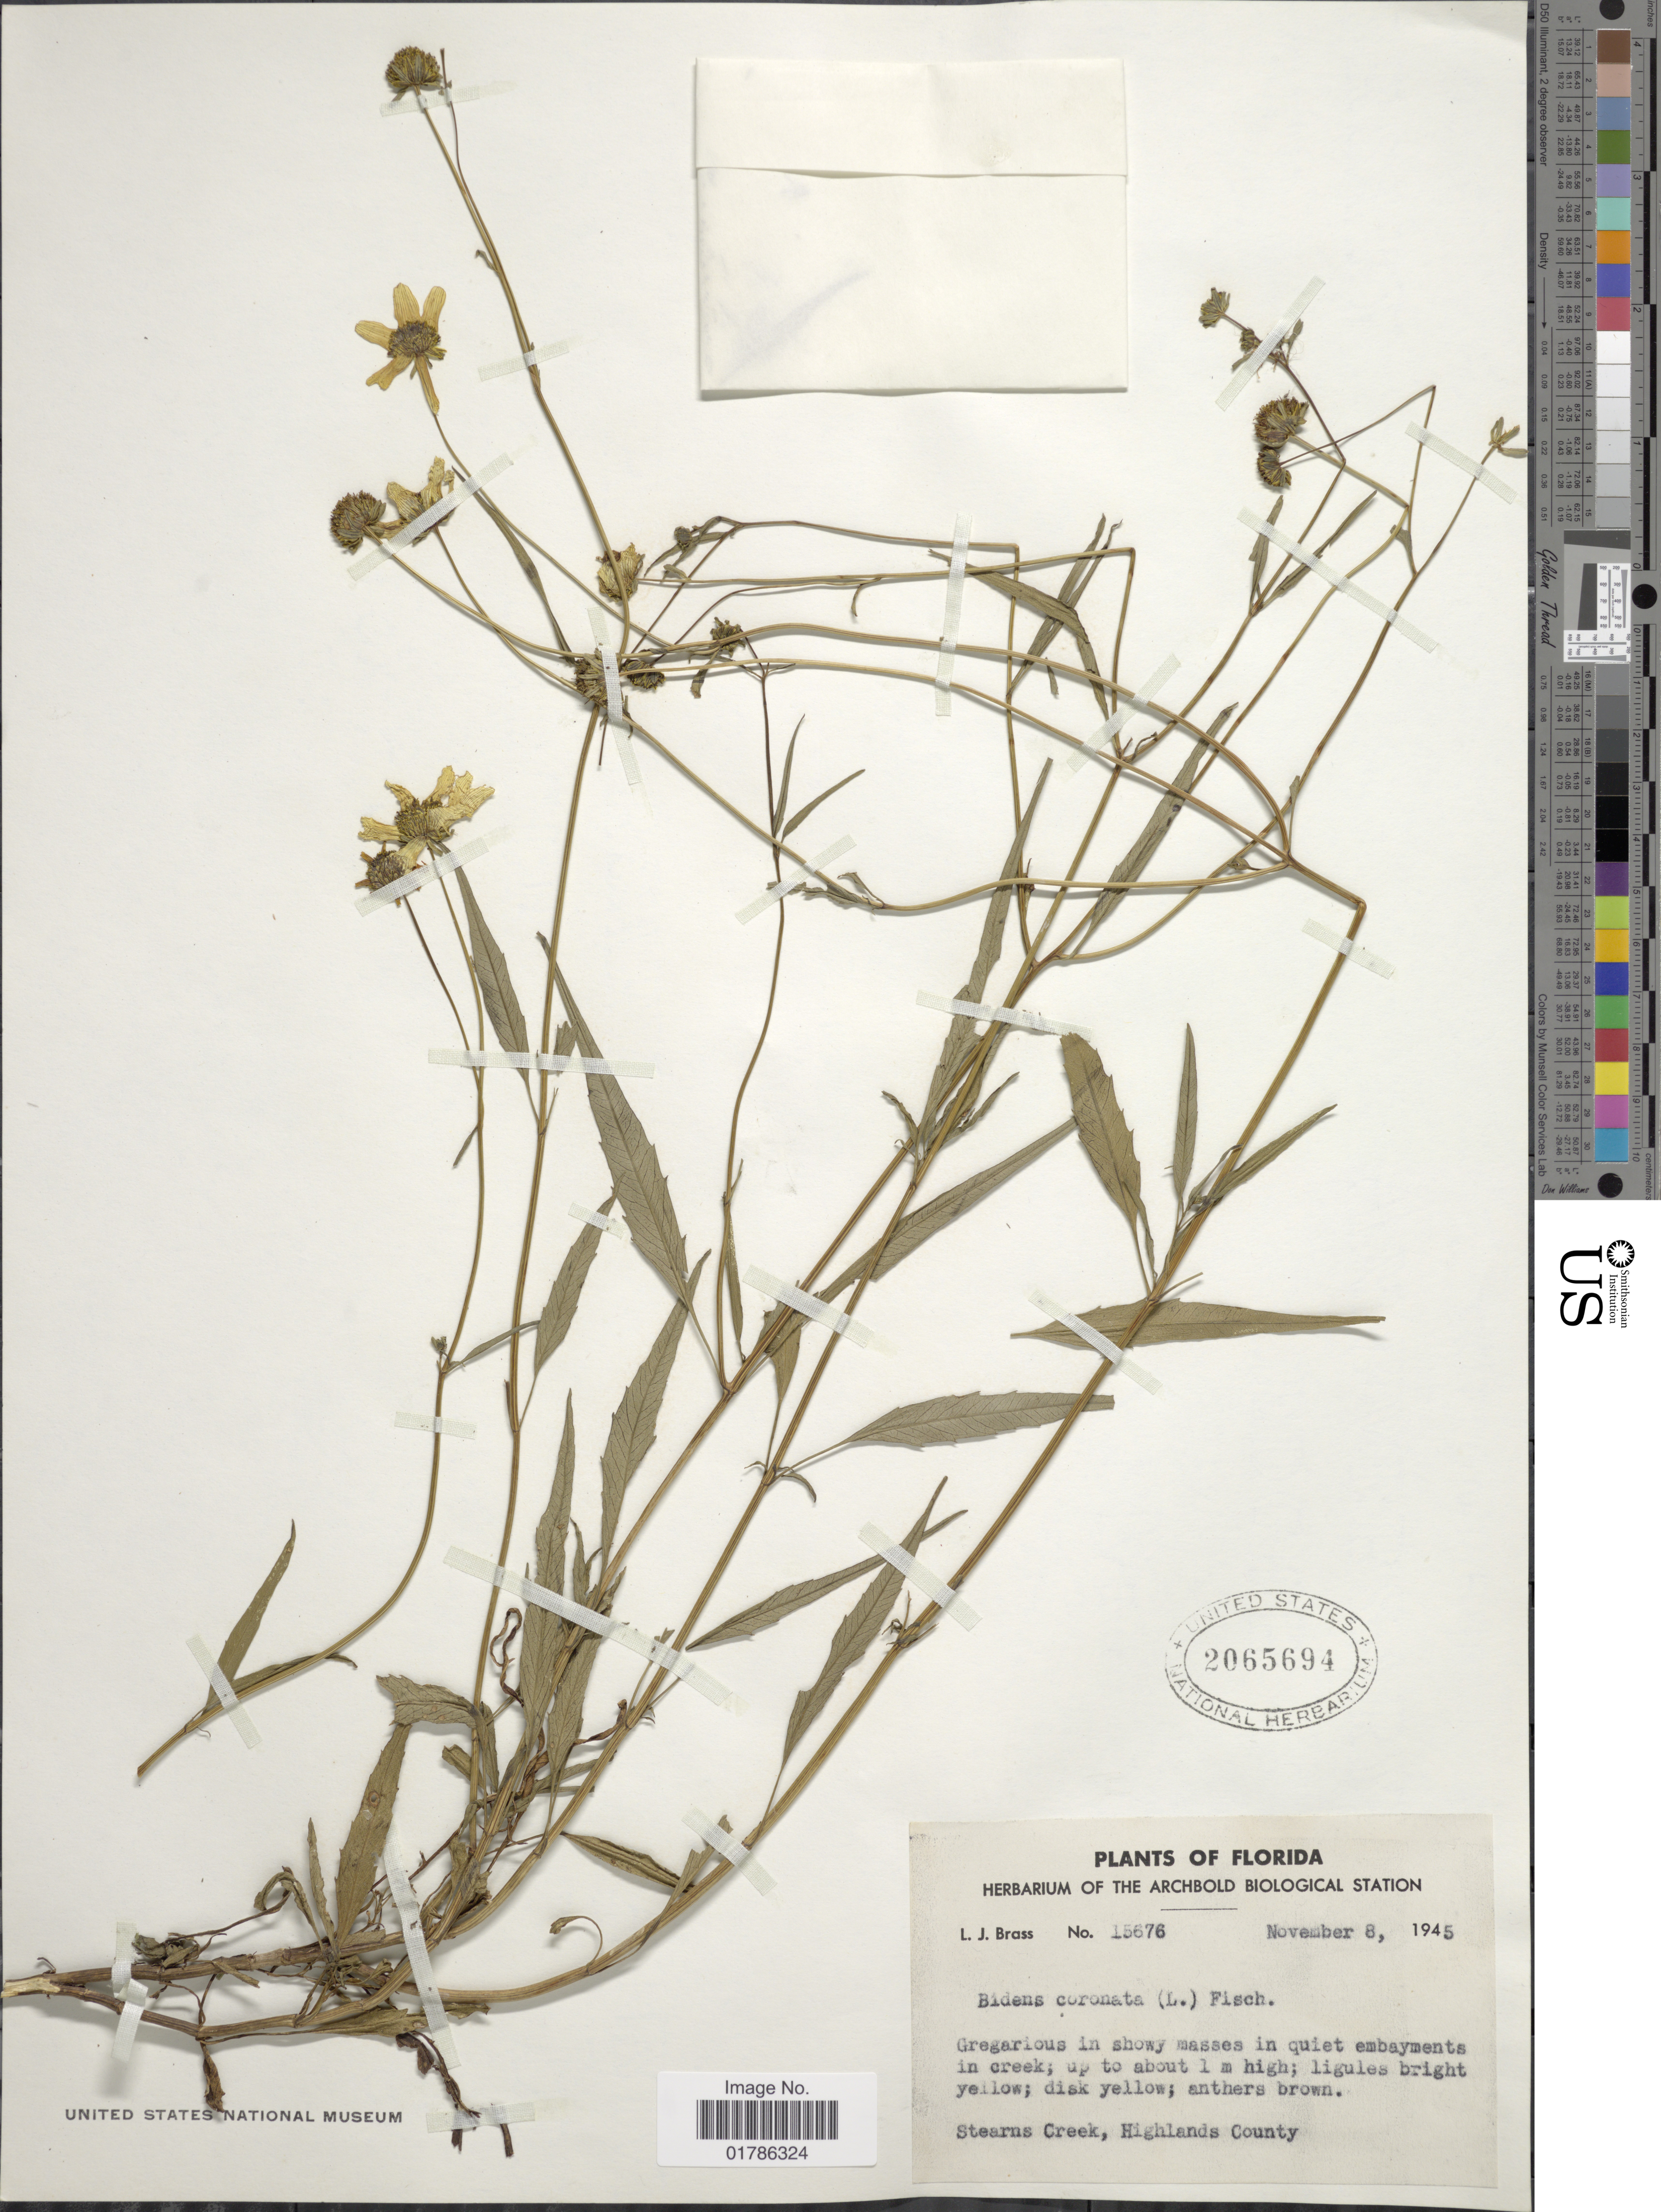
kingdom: Plantae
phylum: Tracheophyta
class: Magnoliopsida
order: Asterales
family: Asteraceae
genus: Bidens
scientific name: Bidens coronata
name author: (L.) Britton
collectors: L. J. Brass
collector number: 15676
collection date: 1945-11-08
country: United States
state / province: Florida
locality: Stearns Creek, Highlands County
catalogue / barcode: US 2065694